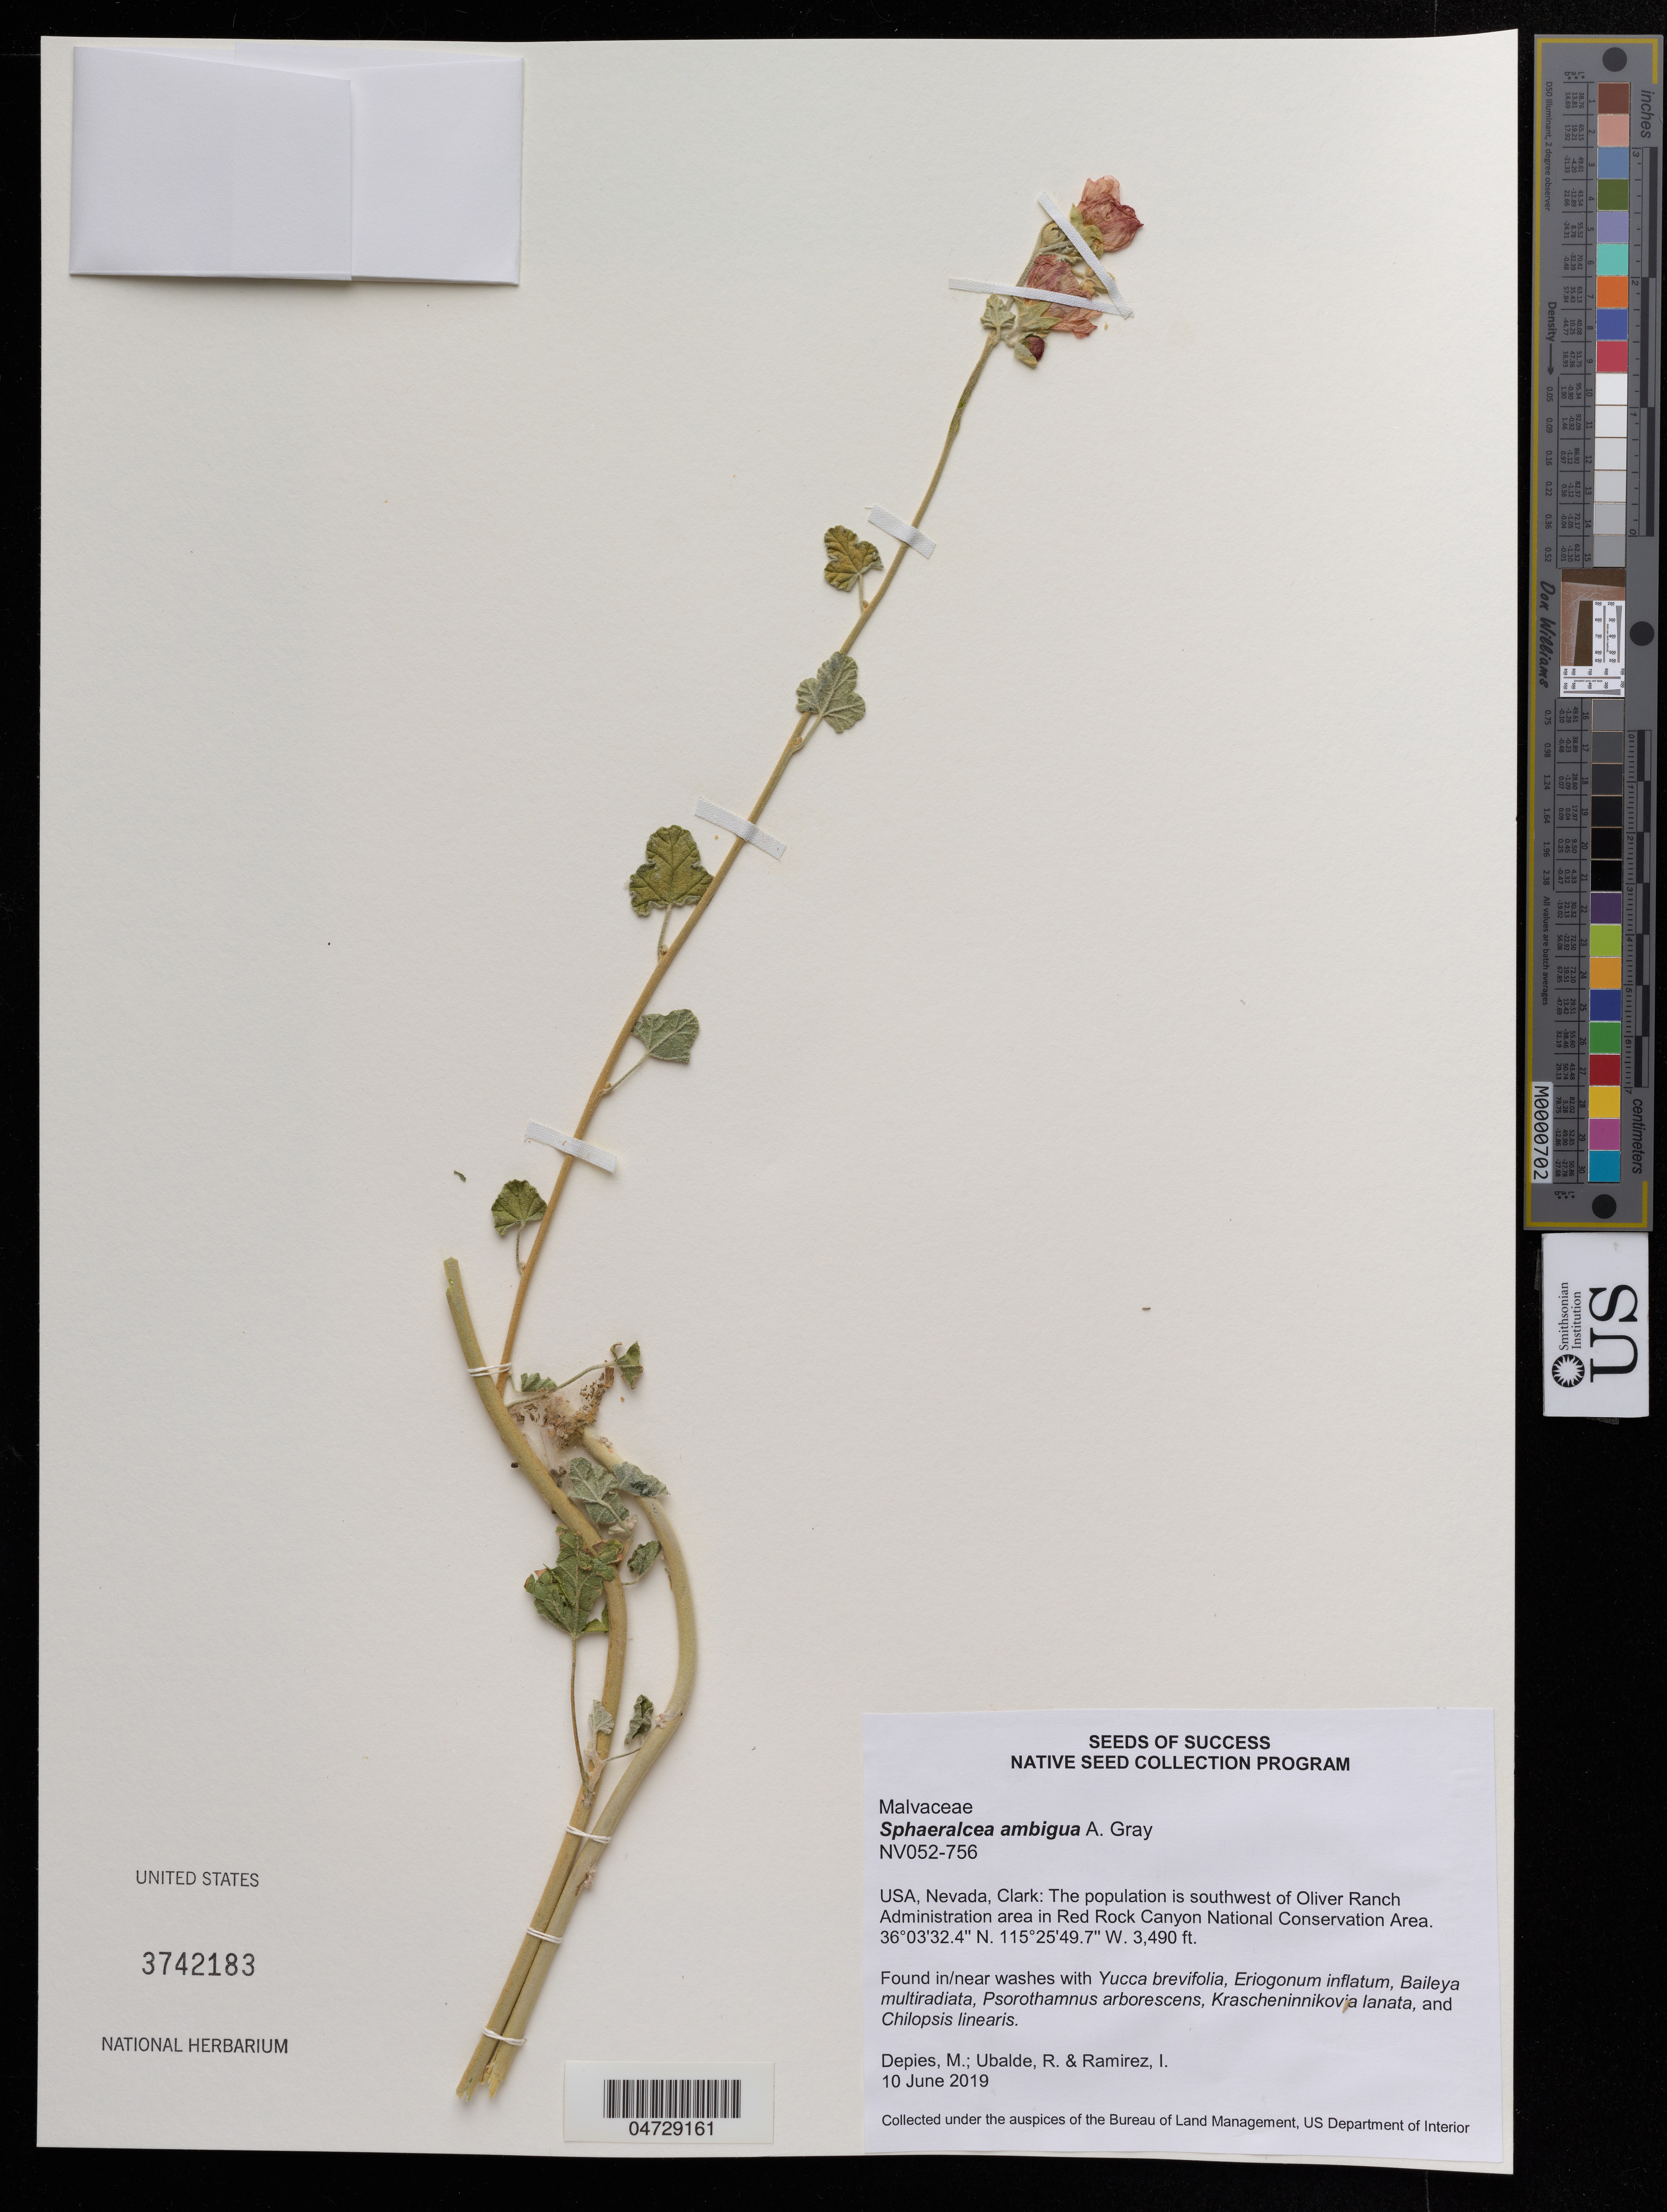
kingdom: Plantae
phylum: Tracheophyta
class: Magnoliopsida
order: Malvales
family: Malvaceae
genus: Sphaeralcea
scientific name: Sphaeralcea ambigua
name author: A. Gray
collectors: M. Depies & R. Ubalde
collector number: NV052-756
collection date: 2019-06-10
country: United States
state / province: Nevada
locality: Clark: The population is southwest of Oliver Ranch Administration area in Red Rock Canyon National Conservation Area.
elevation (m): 1064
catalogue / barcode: US 3742183